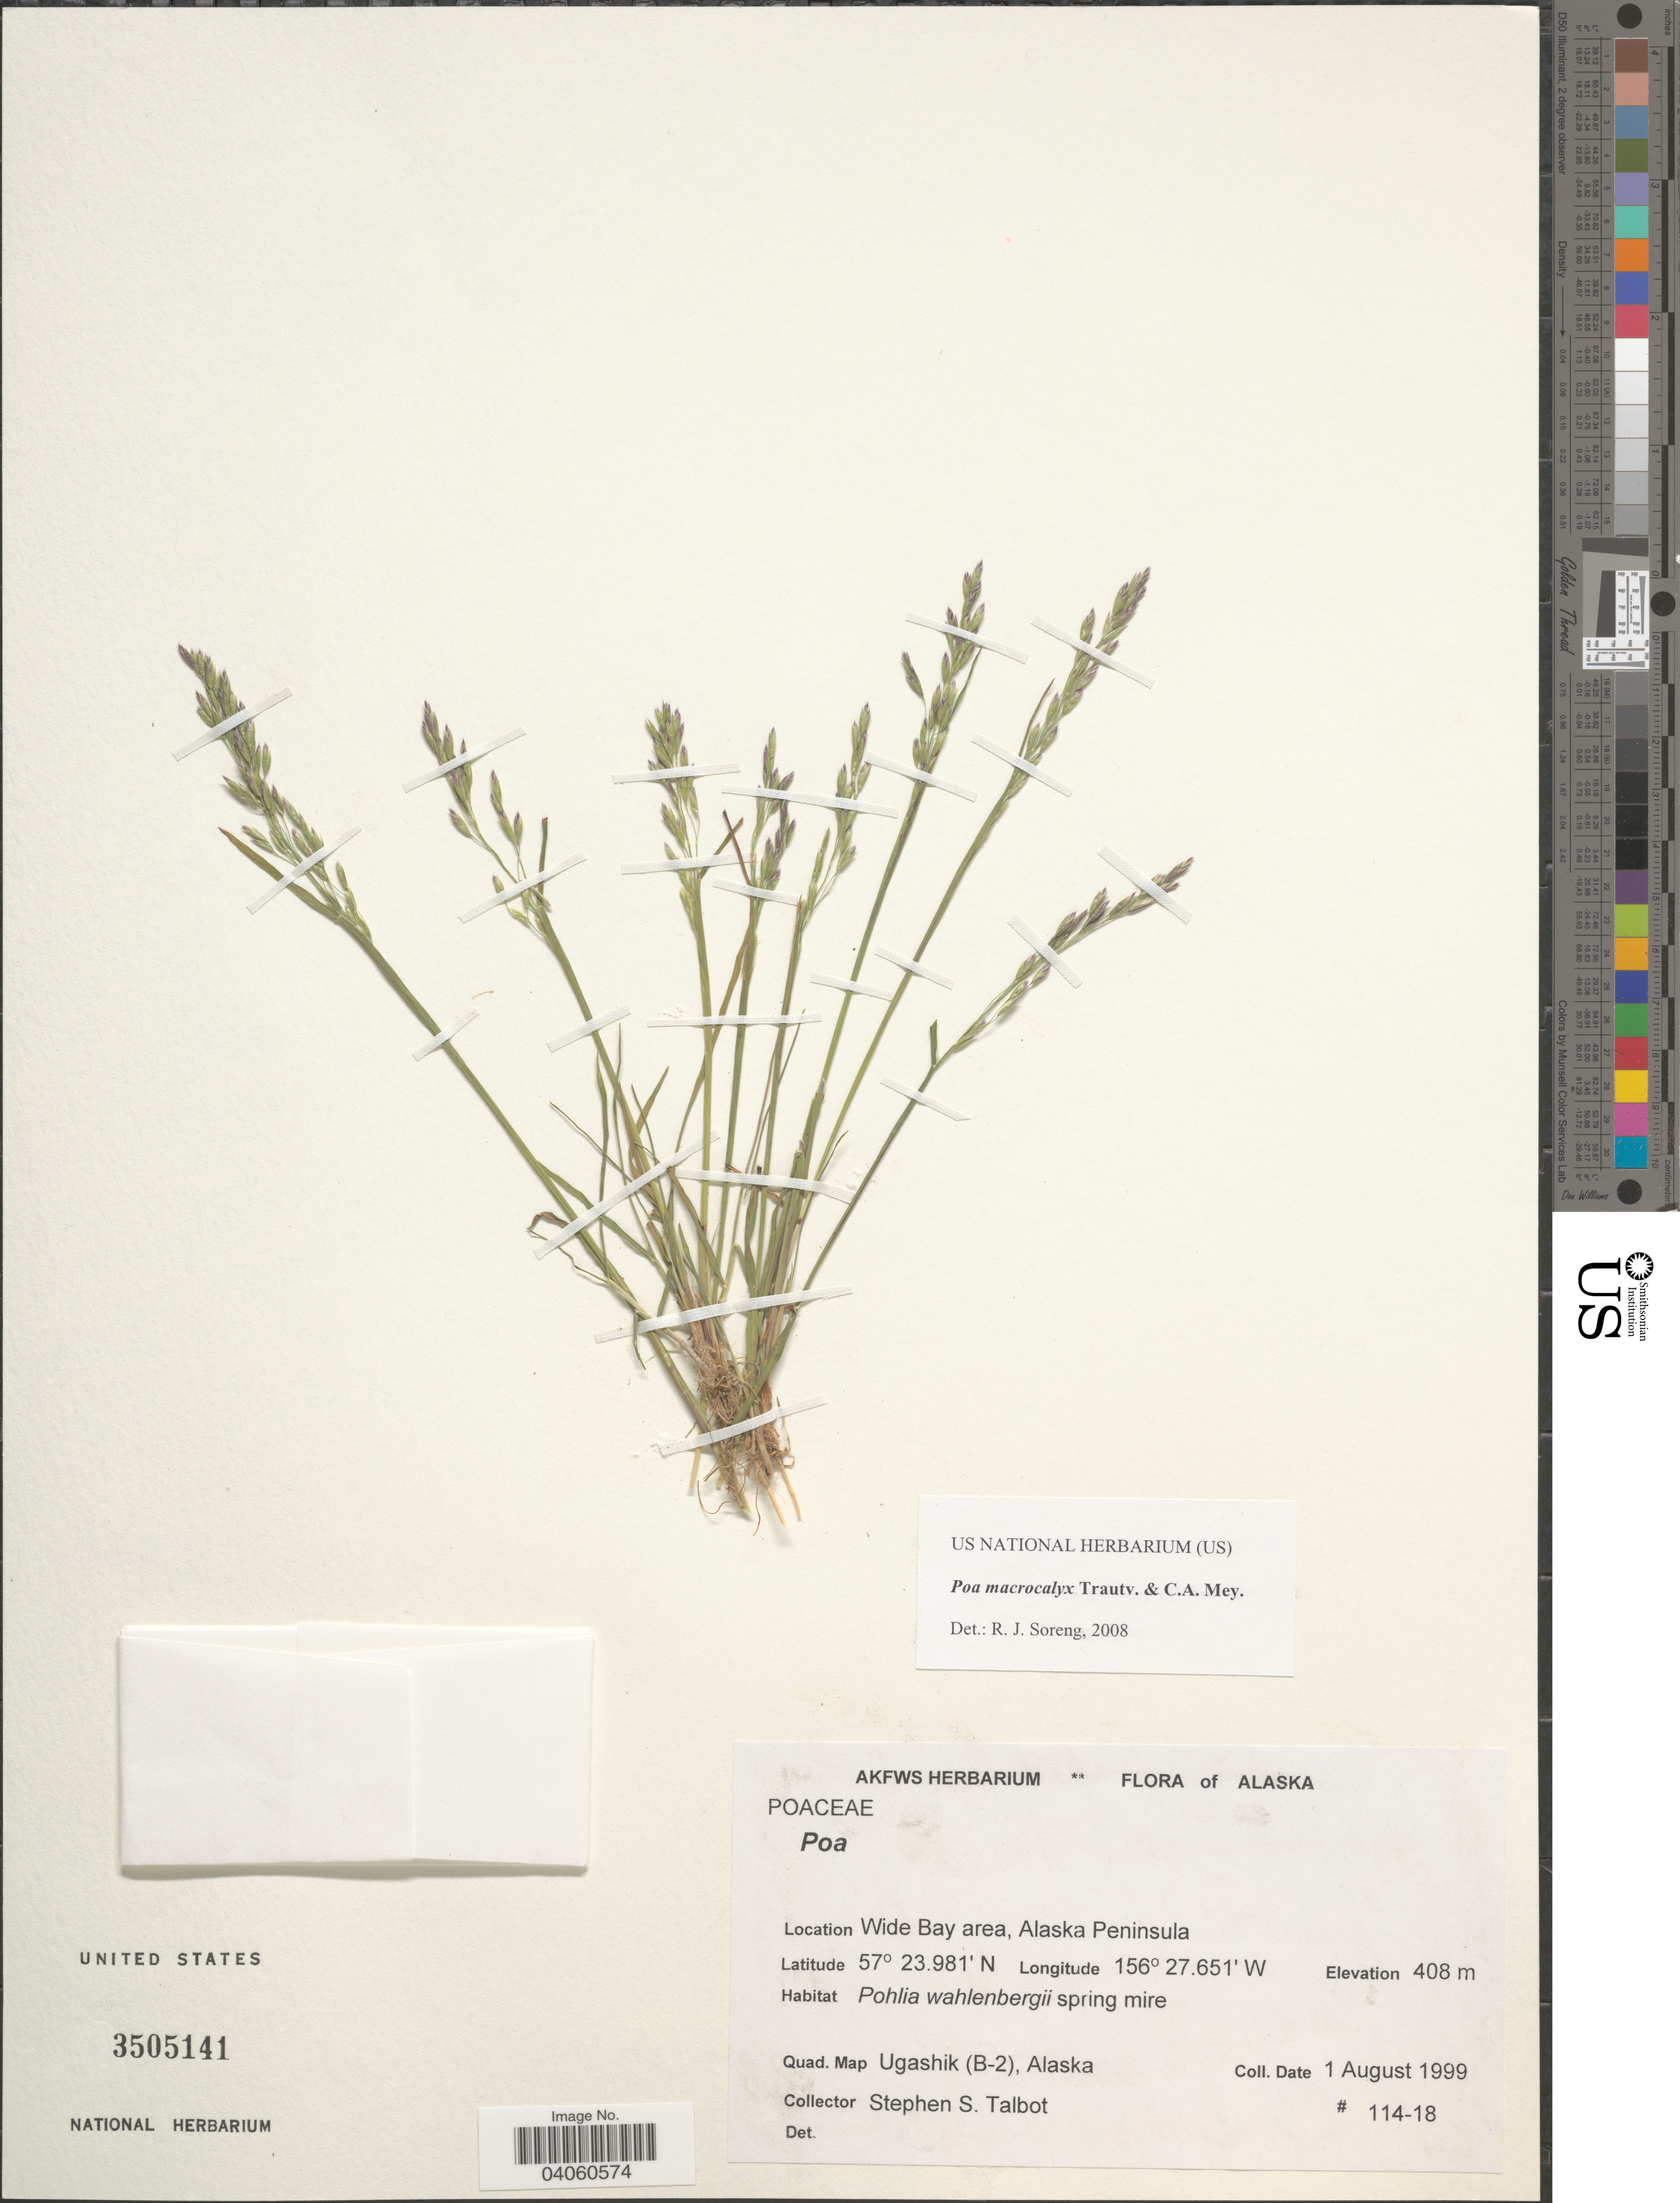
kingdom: Plantae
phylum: Tracheophyta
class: Liliopsida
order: Poales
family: Poaceae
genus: Poa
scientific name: Poa macrocalyx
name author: Trautv. & C.A. Mey.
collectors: S. S. Talbot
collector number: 114-18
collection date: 1999-08-01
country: United States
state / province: Alaska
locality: Wide Bay area, Alaska Peninsula. Quad. Map Ugashik (B-2).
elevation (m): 408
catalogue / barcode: US 3505141